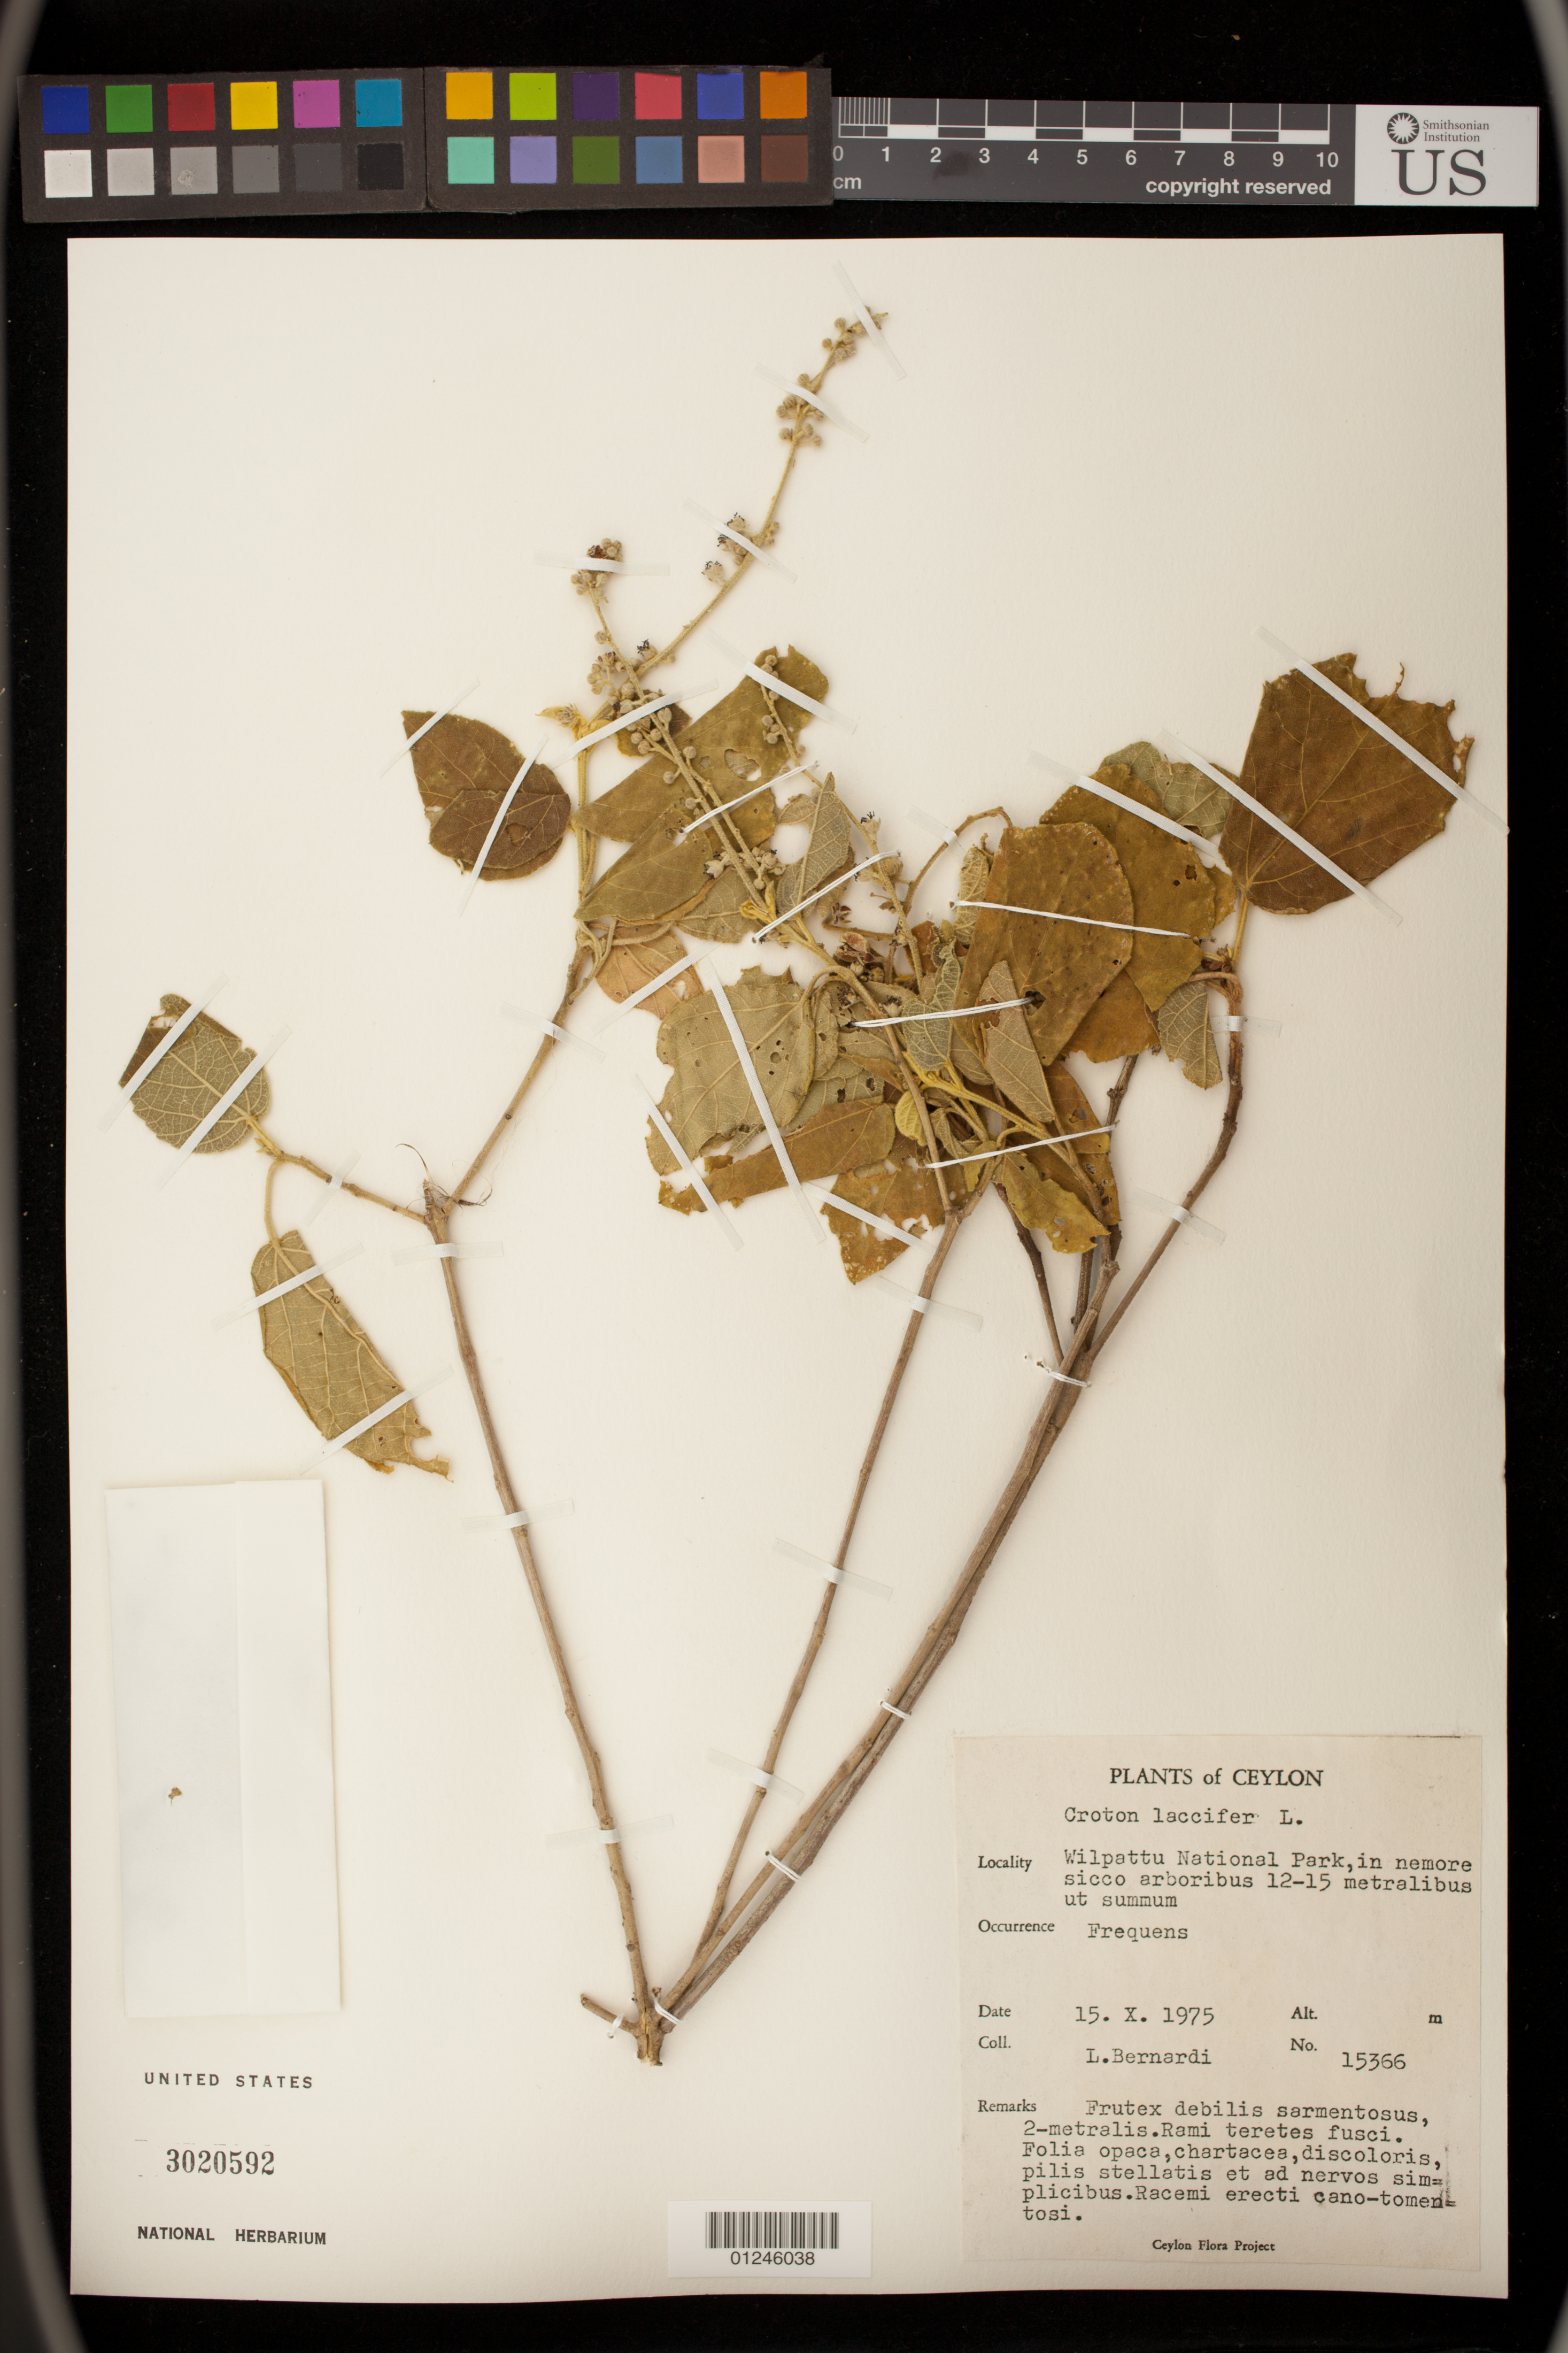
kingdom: Plantae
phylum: Tracheophyta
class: Magnoliopsida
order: Malpighiales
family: Euphorbiaceae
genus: Croton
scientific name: Croton lacciferus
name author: Blanco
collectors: L. Bernardi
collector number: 15366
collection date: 1975-10-15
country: Sri Lanka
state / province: North Central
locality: Wilpattu National Park, in nemore sicco arboribus 12-15 metralibus ut summum.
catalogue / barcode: US 3020592